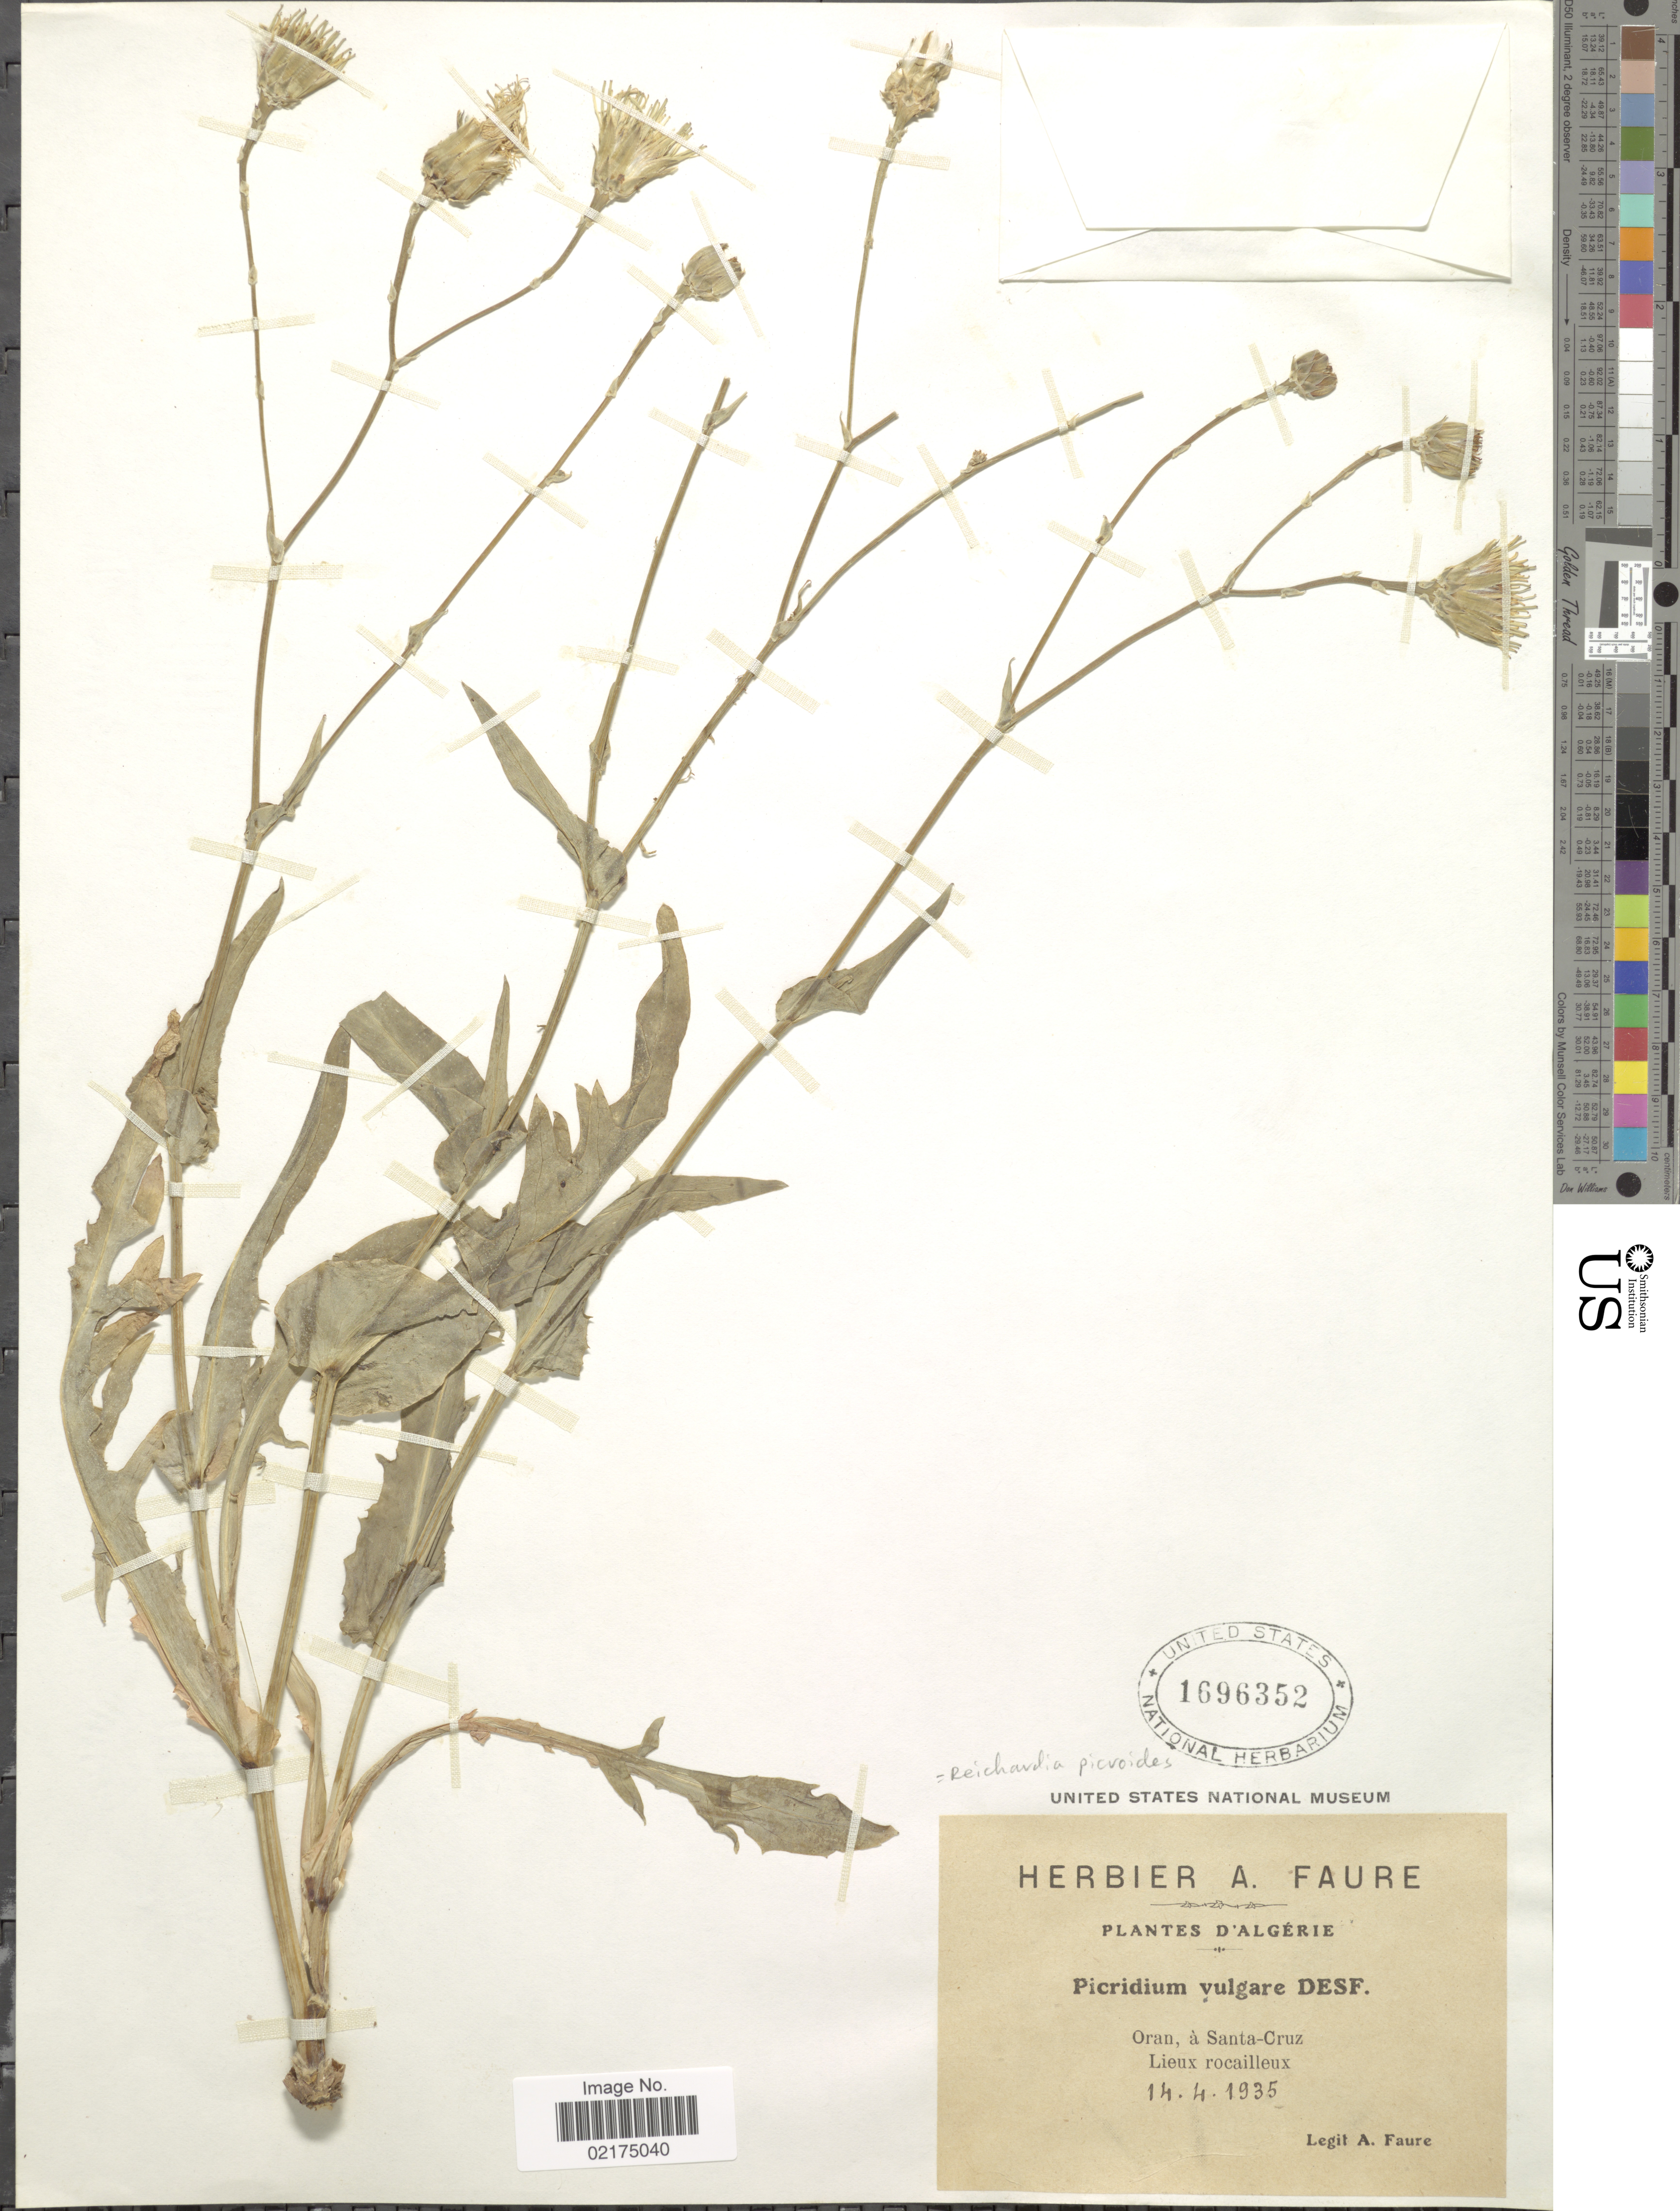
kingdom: Plantae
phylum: Tracheophyta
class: Magnoliopsida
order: Asterales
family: Asteraceae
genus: Reichardia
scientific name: Reichardia picroides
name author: (L.) Roth.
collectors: A. Faure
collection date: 1935-04-14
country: Algeria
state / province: Oran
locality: A Santa-Cruz, Lieux rocailleux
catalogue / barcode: US 1696352